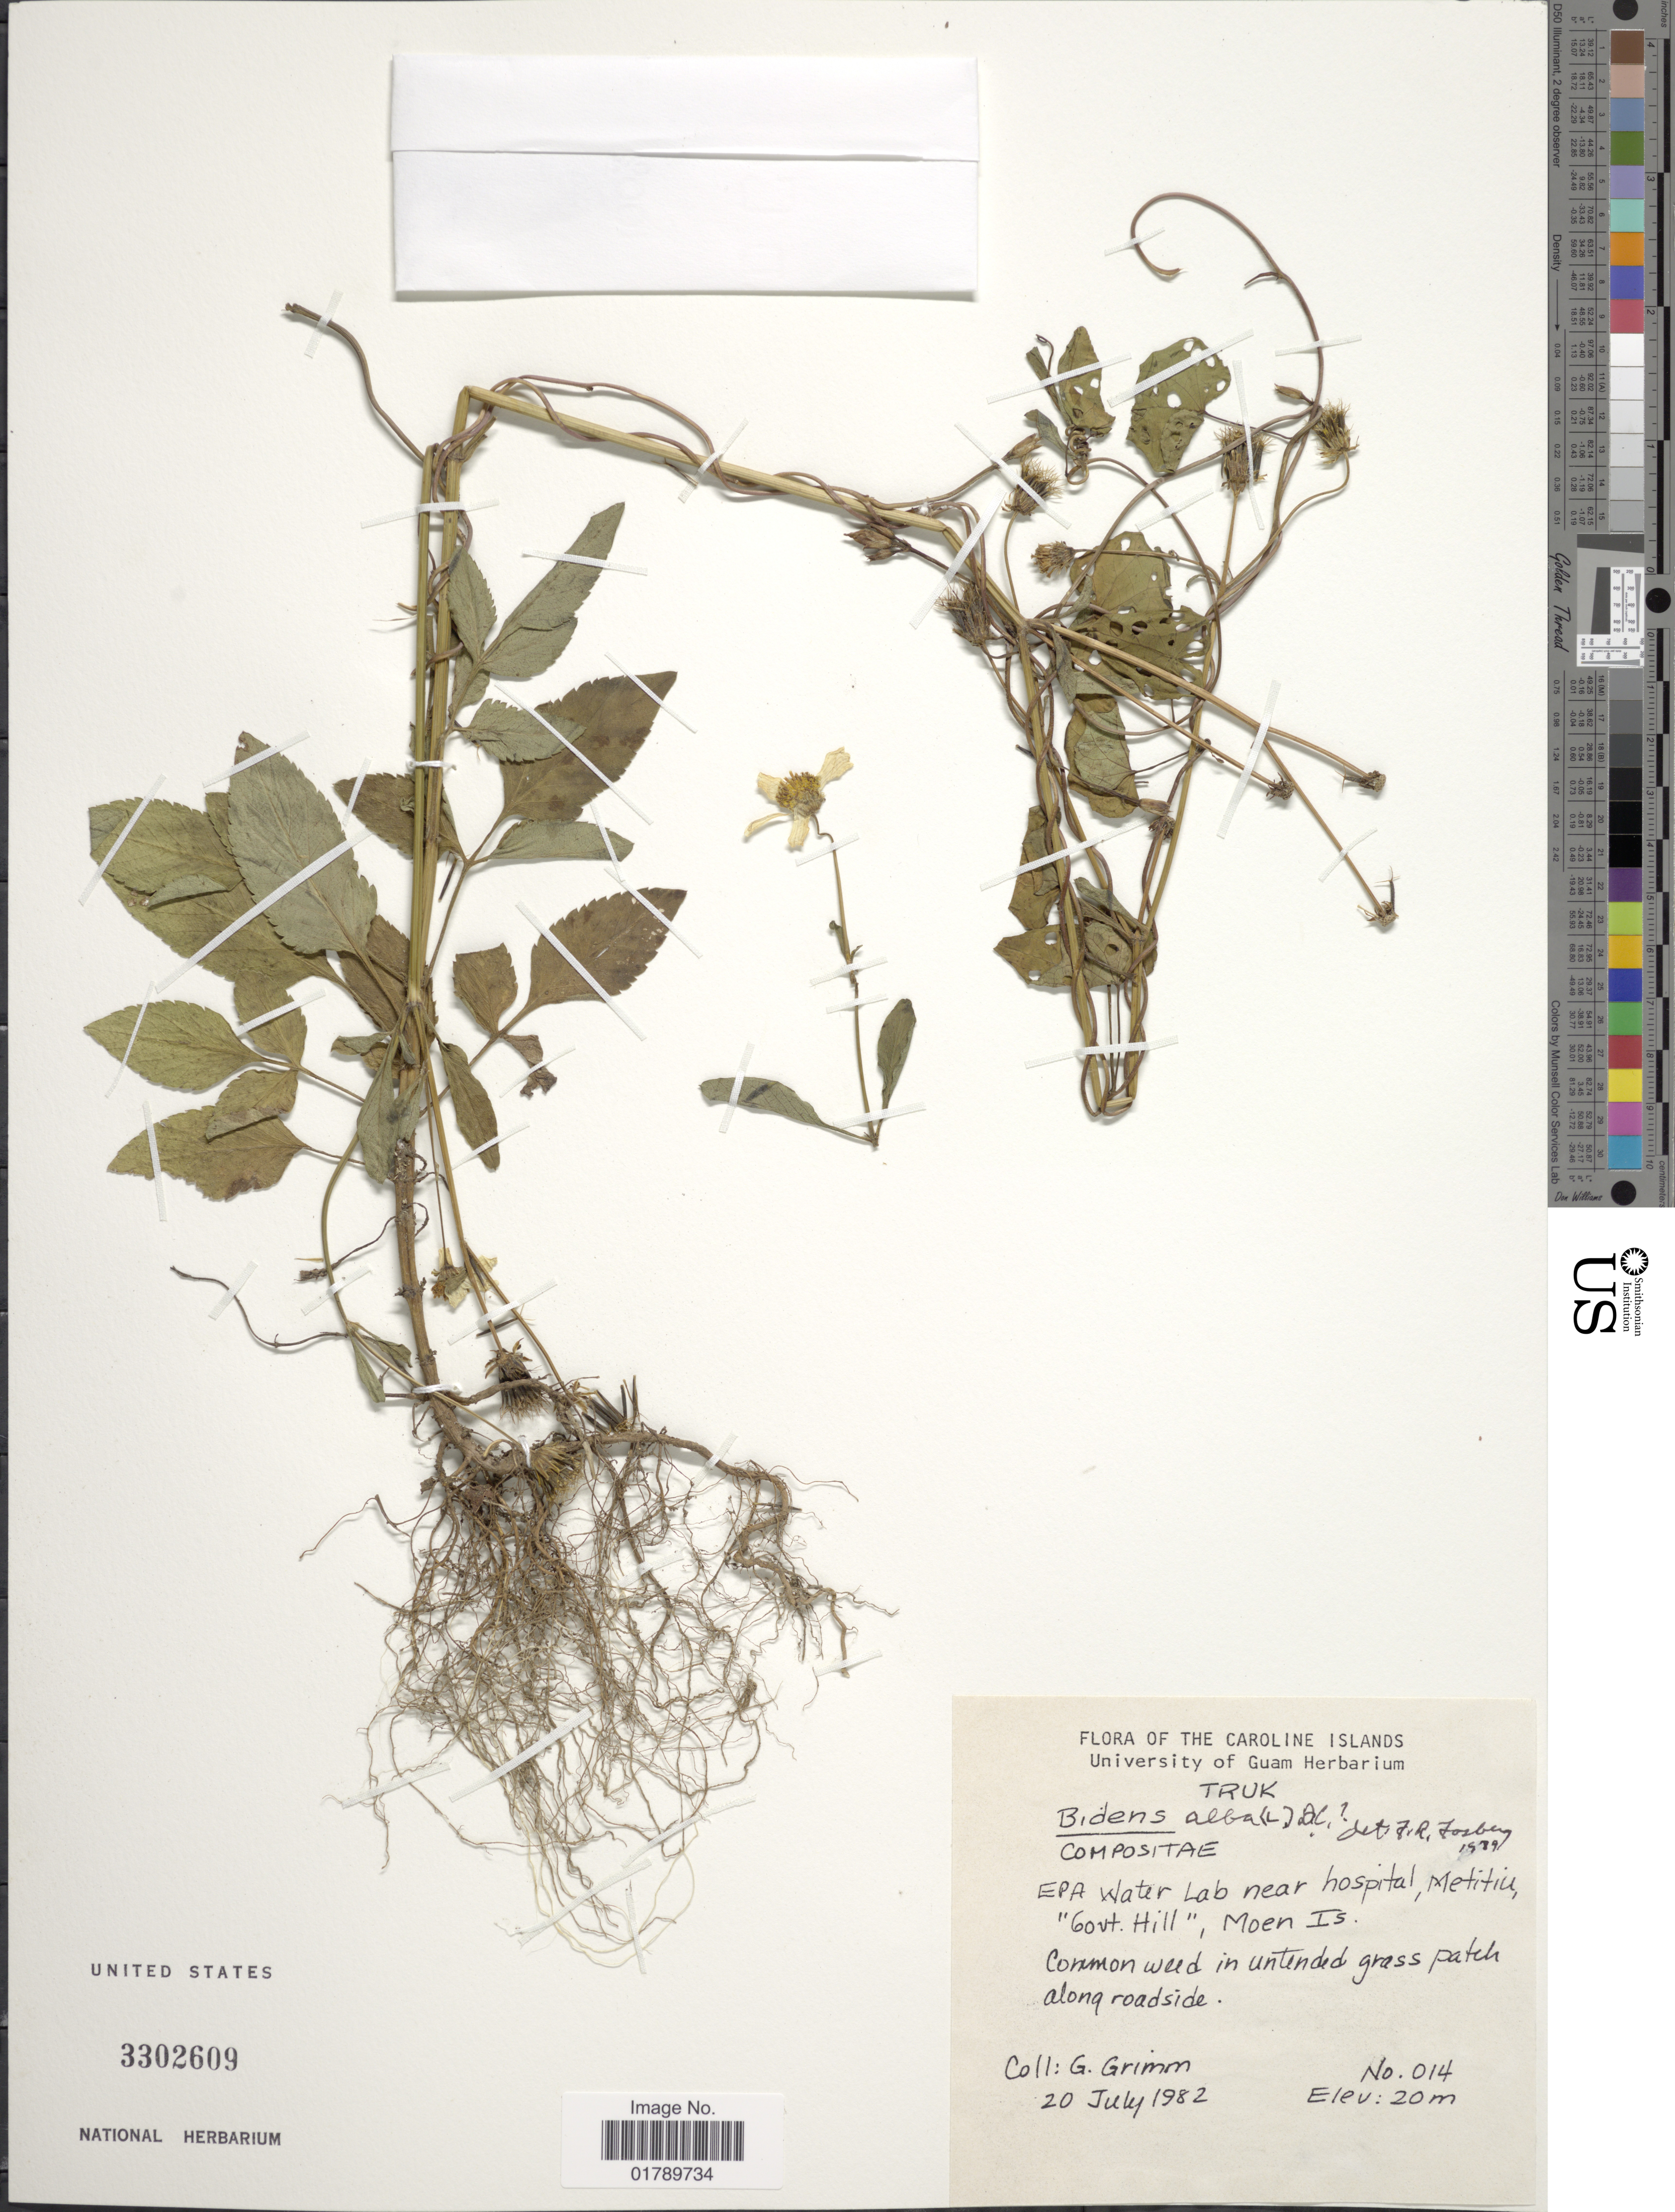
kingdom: Plantae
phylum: Tracheophyta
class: Magnoliopsida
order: Asterales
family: Asteraceae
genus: Bidens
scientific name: Bidens alba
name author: (L.) DC.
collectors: G. Grimm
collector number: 014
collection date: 1982-07-20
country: Micronesia, Federated States of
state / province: Truk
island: Moen [Wono]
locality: The Caroline Islands. Truk. EPA Water Lab near hospital, Letitiu "Govt. Hill", Moen Is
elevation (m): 20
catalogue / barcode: US 3302609